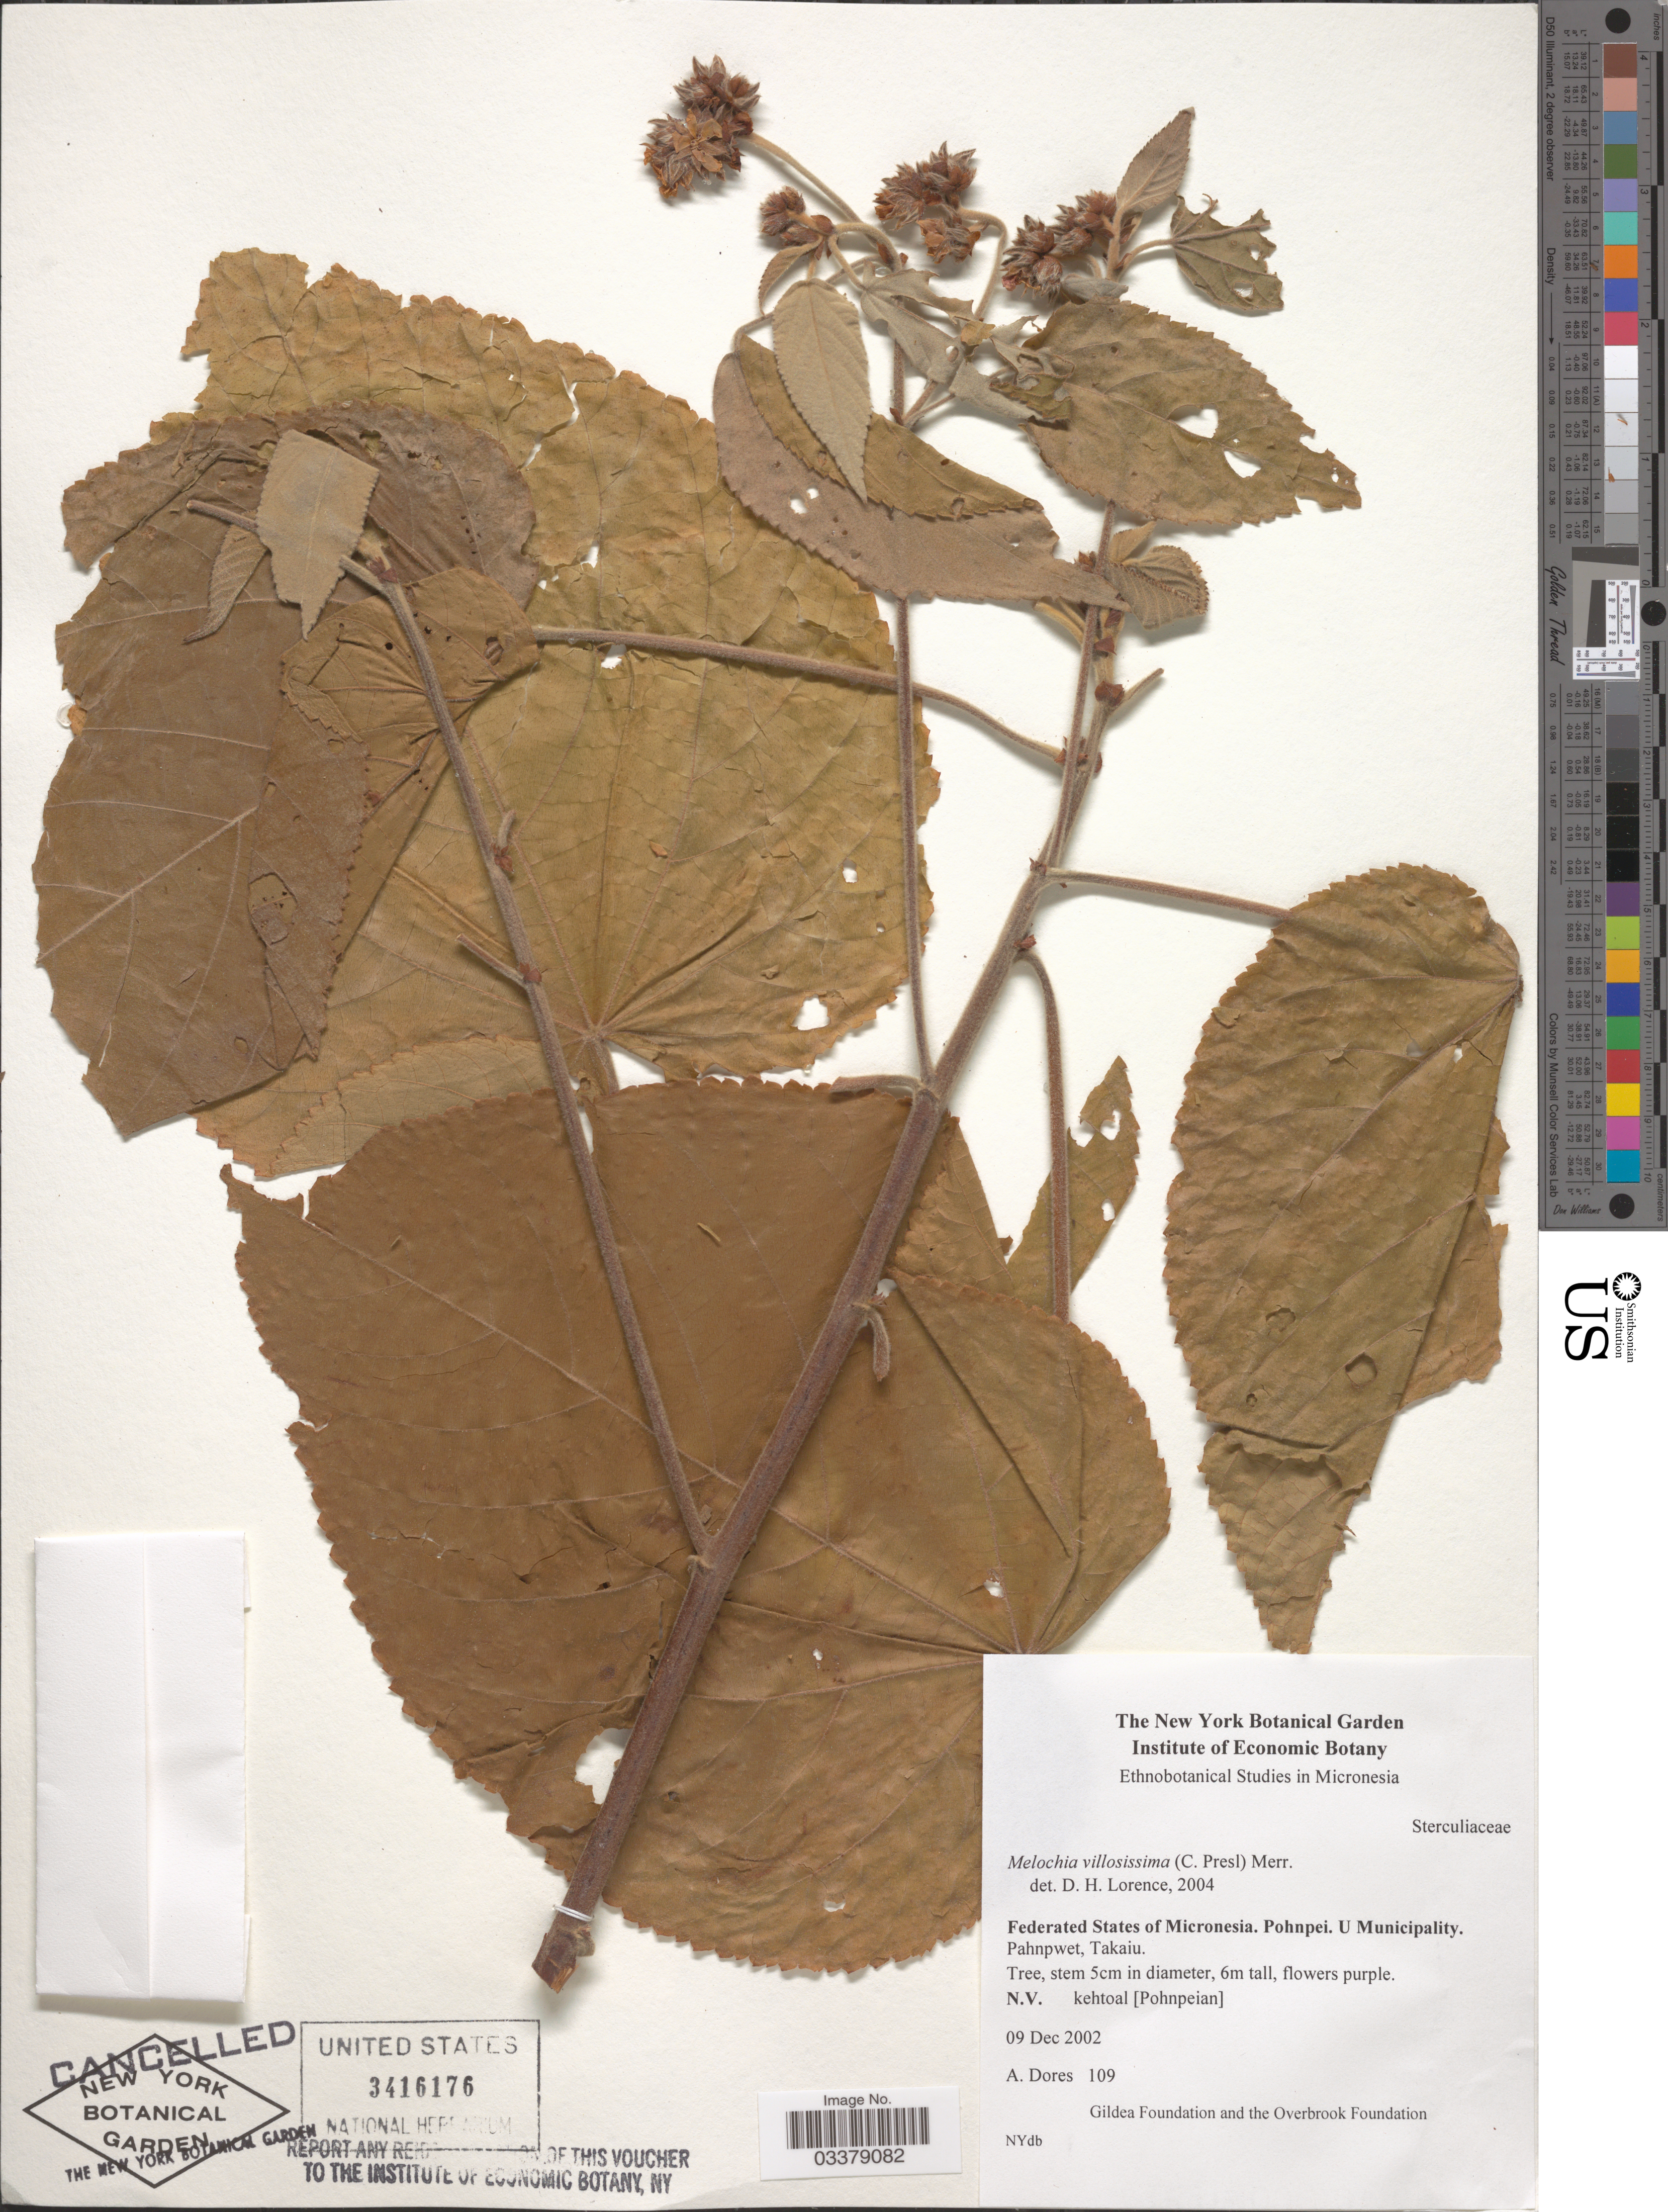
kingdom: Plantae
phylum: Tracheophyta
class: Magnoliopsida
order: Malvales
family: Malvaceae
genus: Melochia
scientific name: Melochia villosissima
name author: (C. Presl) Merr.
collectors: A. Dores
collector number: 109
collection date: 2002-12-09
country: Micronesia, Federated States of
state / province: Pohnpei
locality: U Municipality. Pahnpwet, Takaiu.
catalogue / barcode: US 3416176